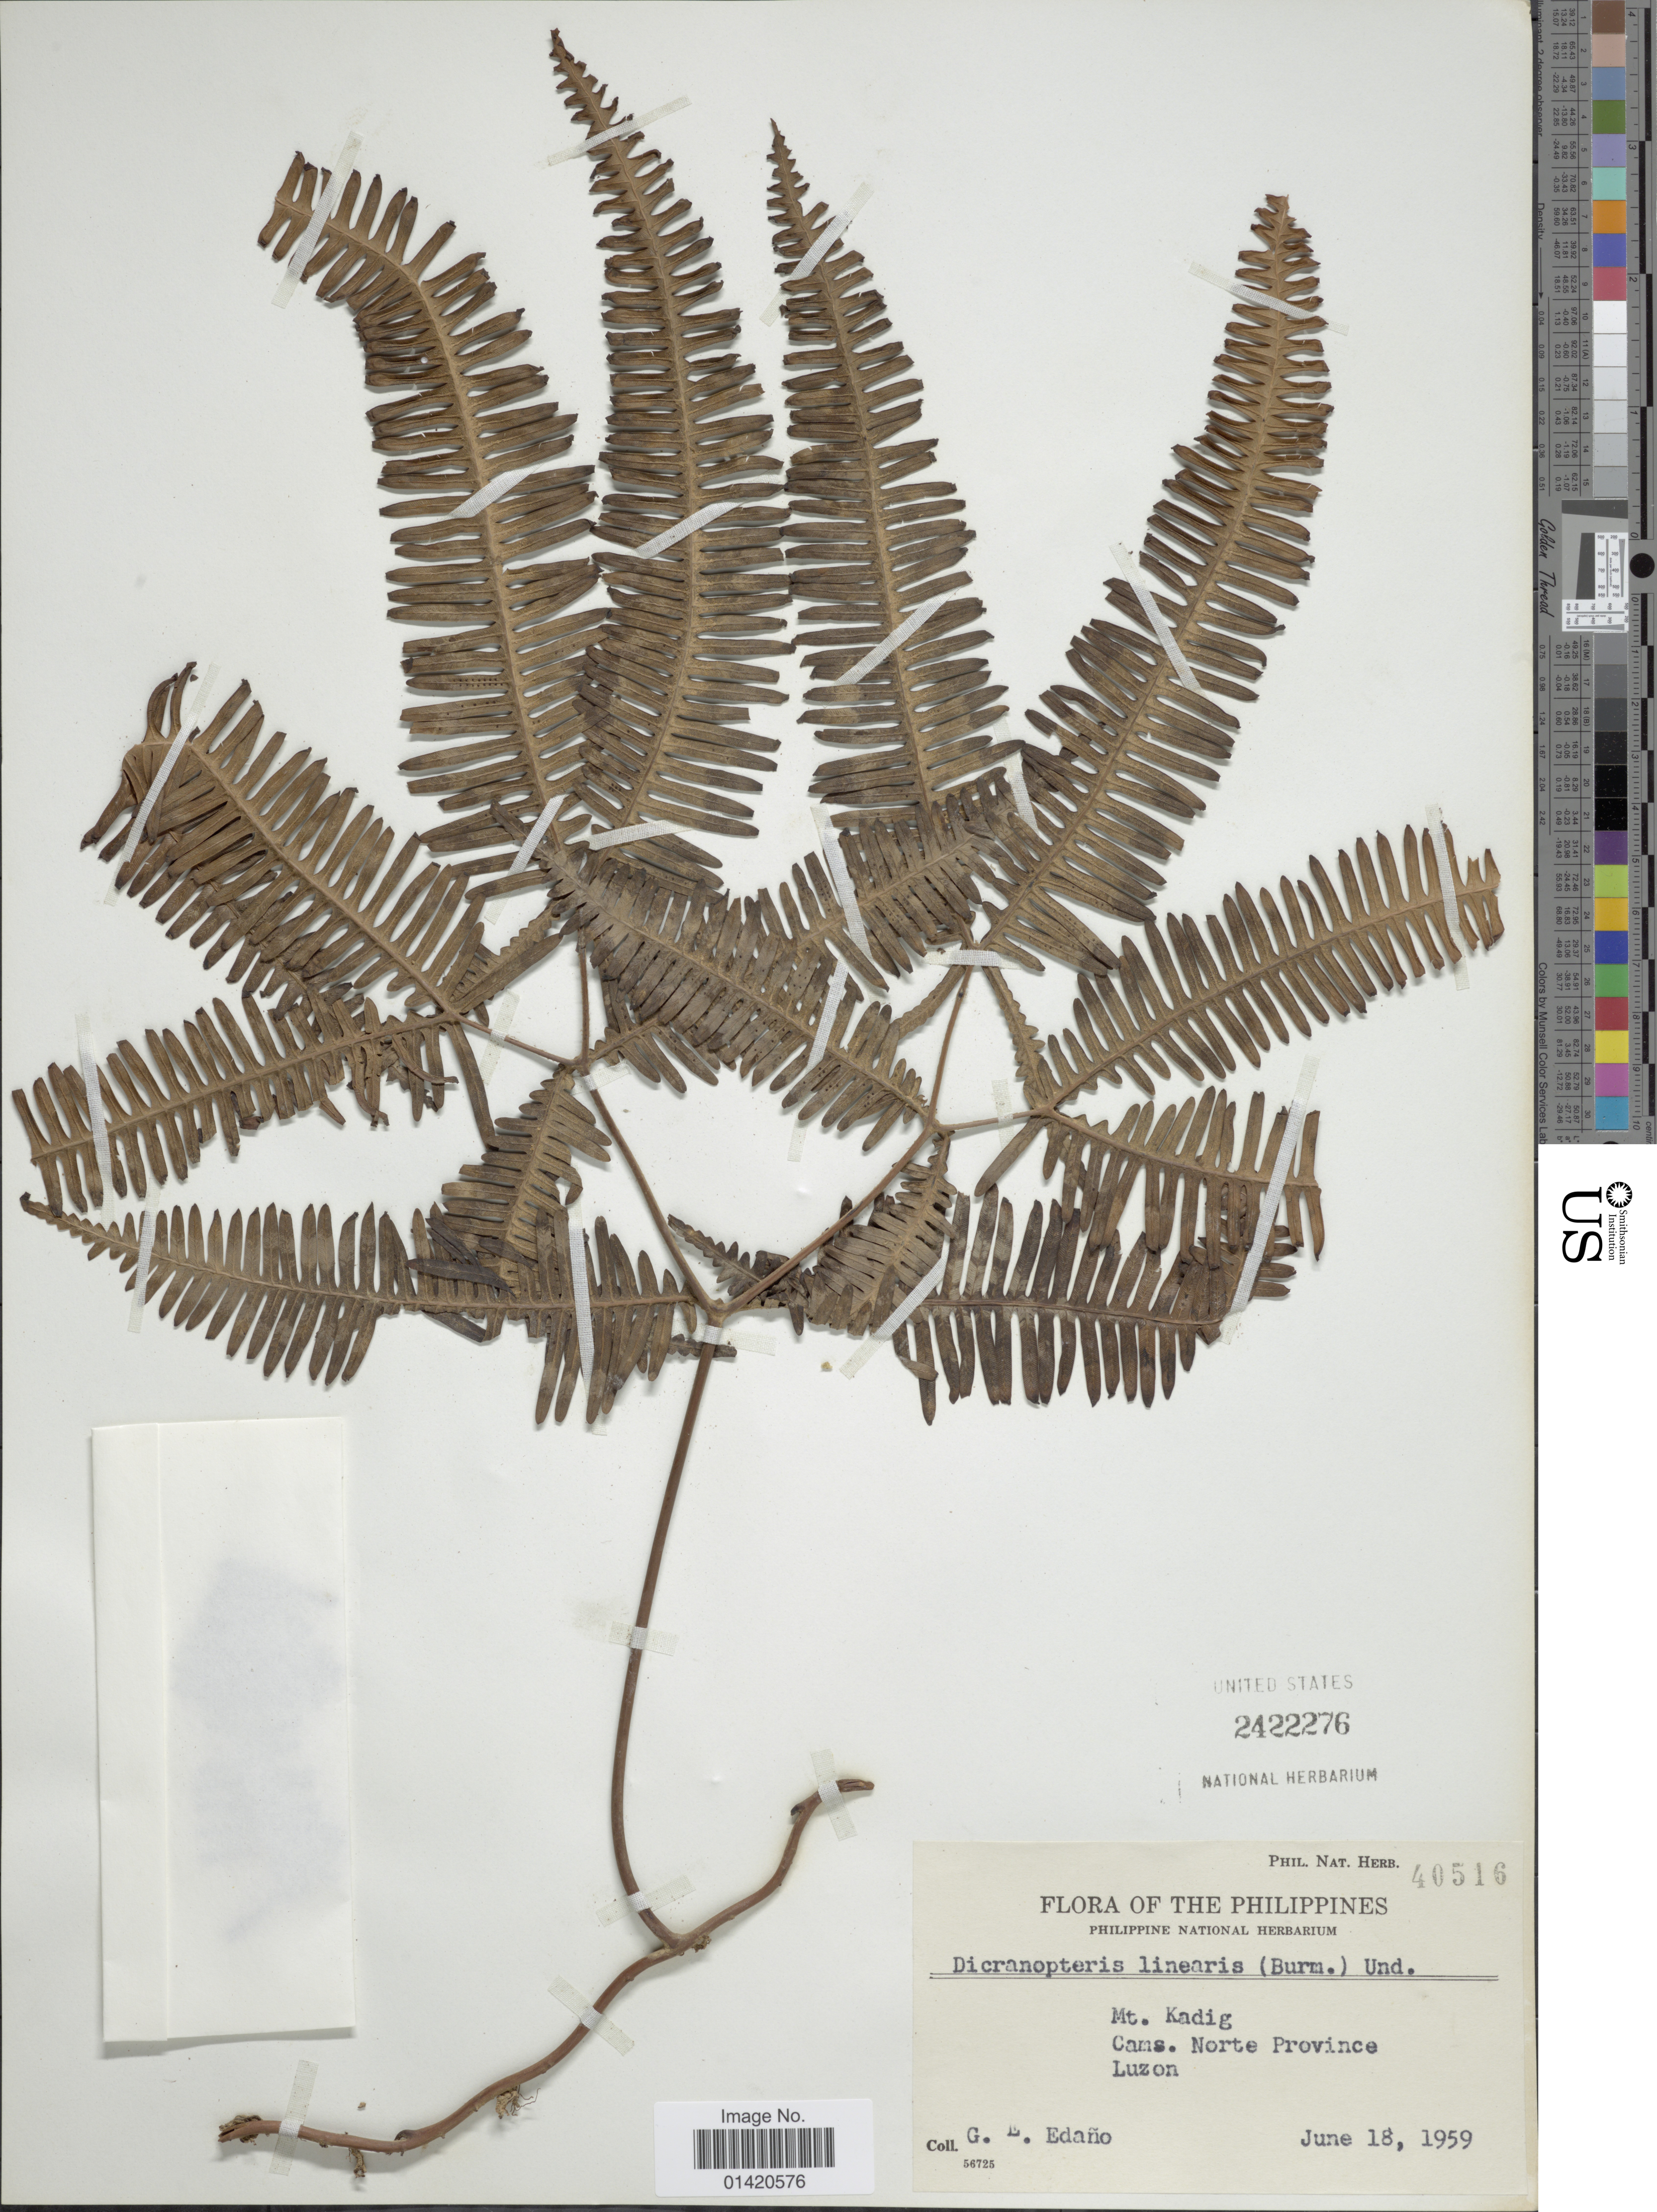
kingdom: Plantae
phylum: Tracheophyta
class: Polypodiopsida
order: Gleicheniales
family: Gleicheniaceae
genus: Dicranopteris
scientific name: Dicranopteris linearis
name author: (Burm. f.) Underw.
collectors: G. E. Edaño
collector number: Phil. Nat. Herb 40516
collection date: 1959-06-18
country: Philippines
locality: Mt Kadig, Cams. Norte Province, Luzon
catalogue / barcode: US 2422276